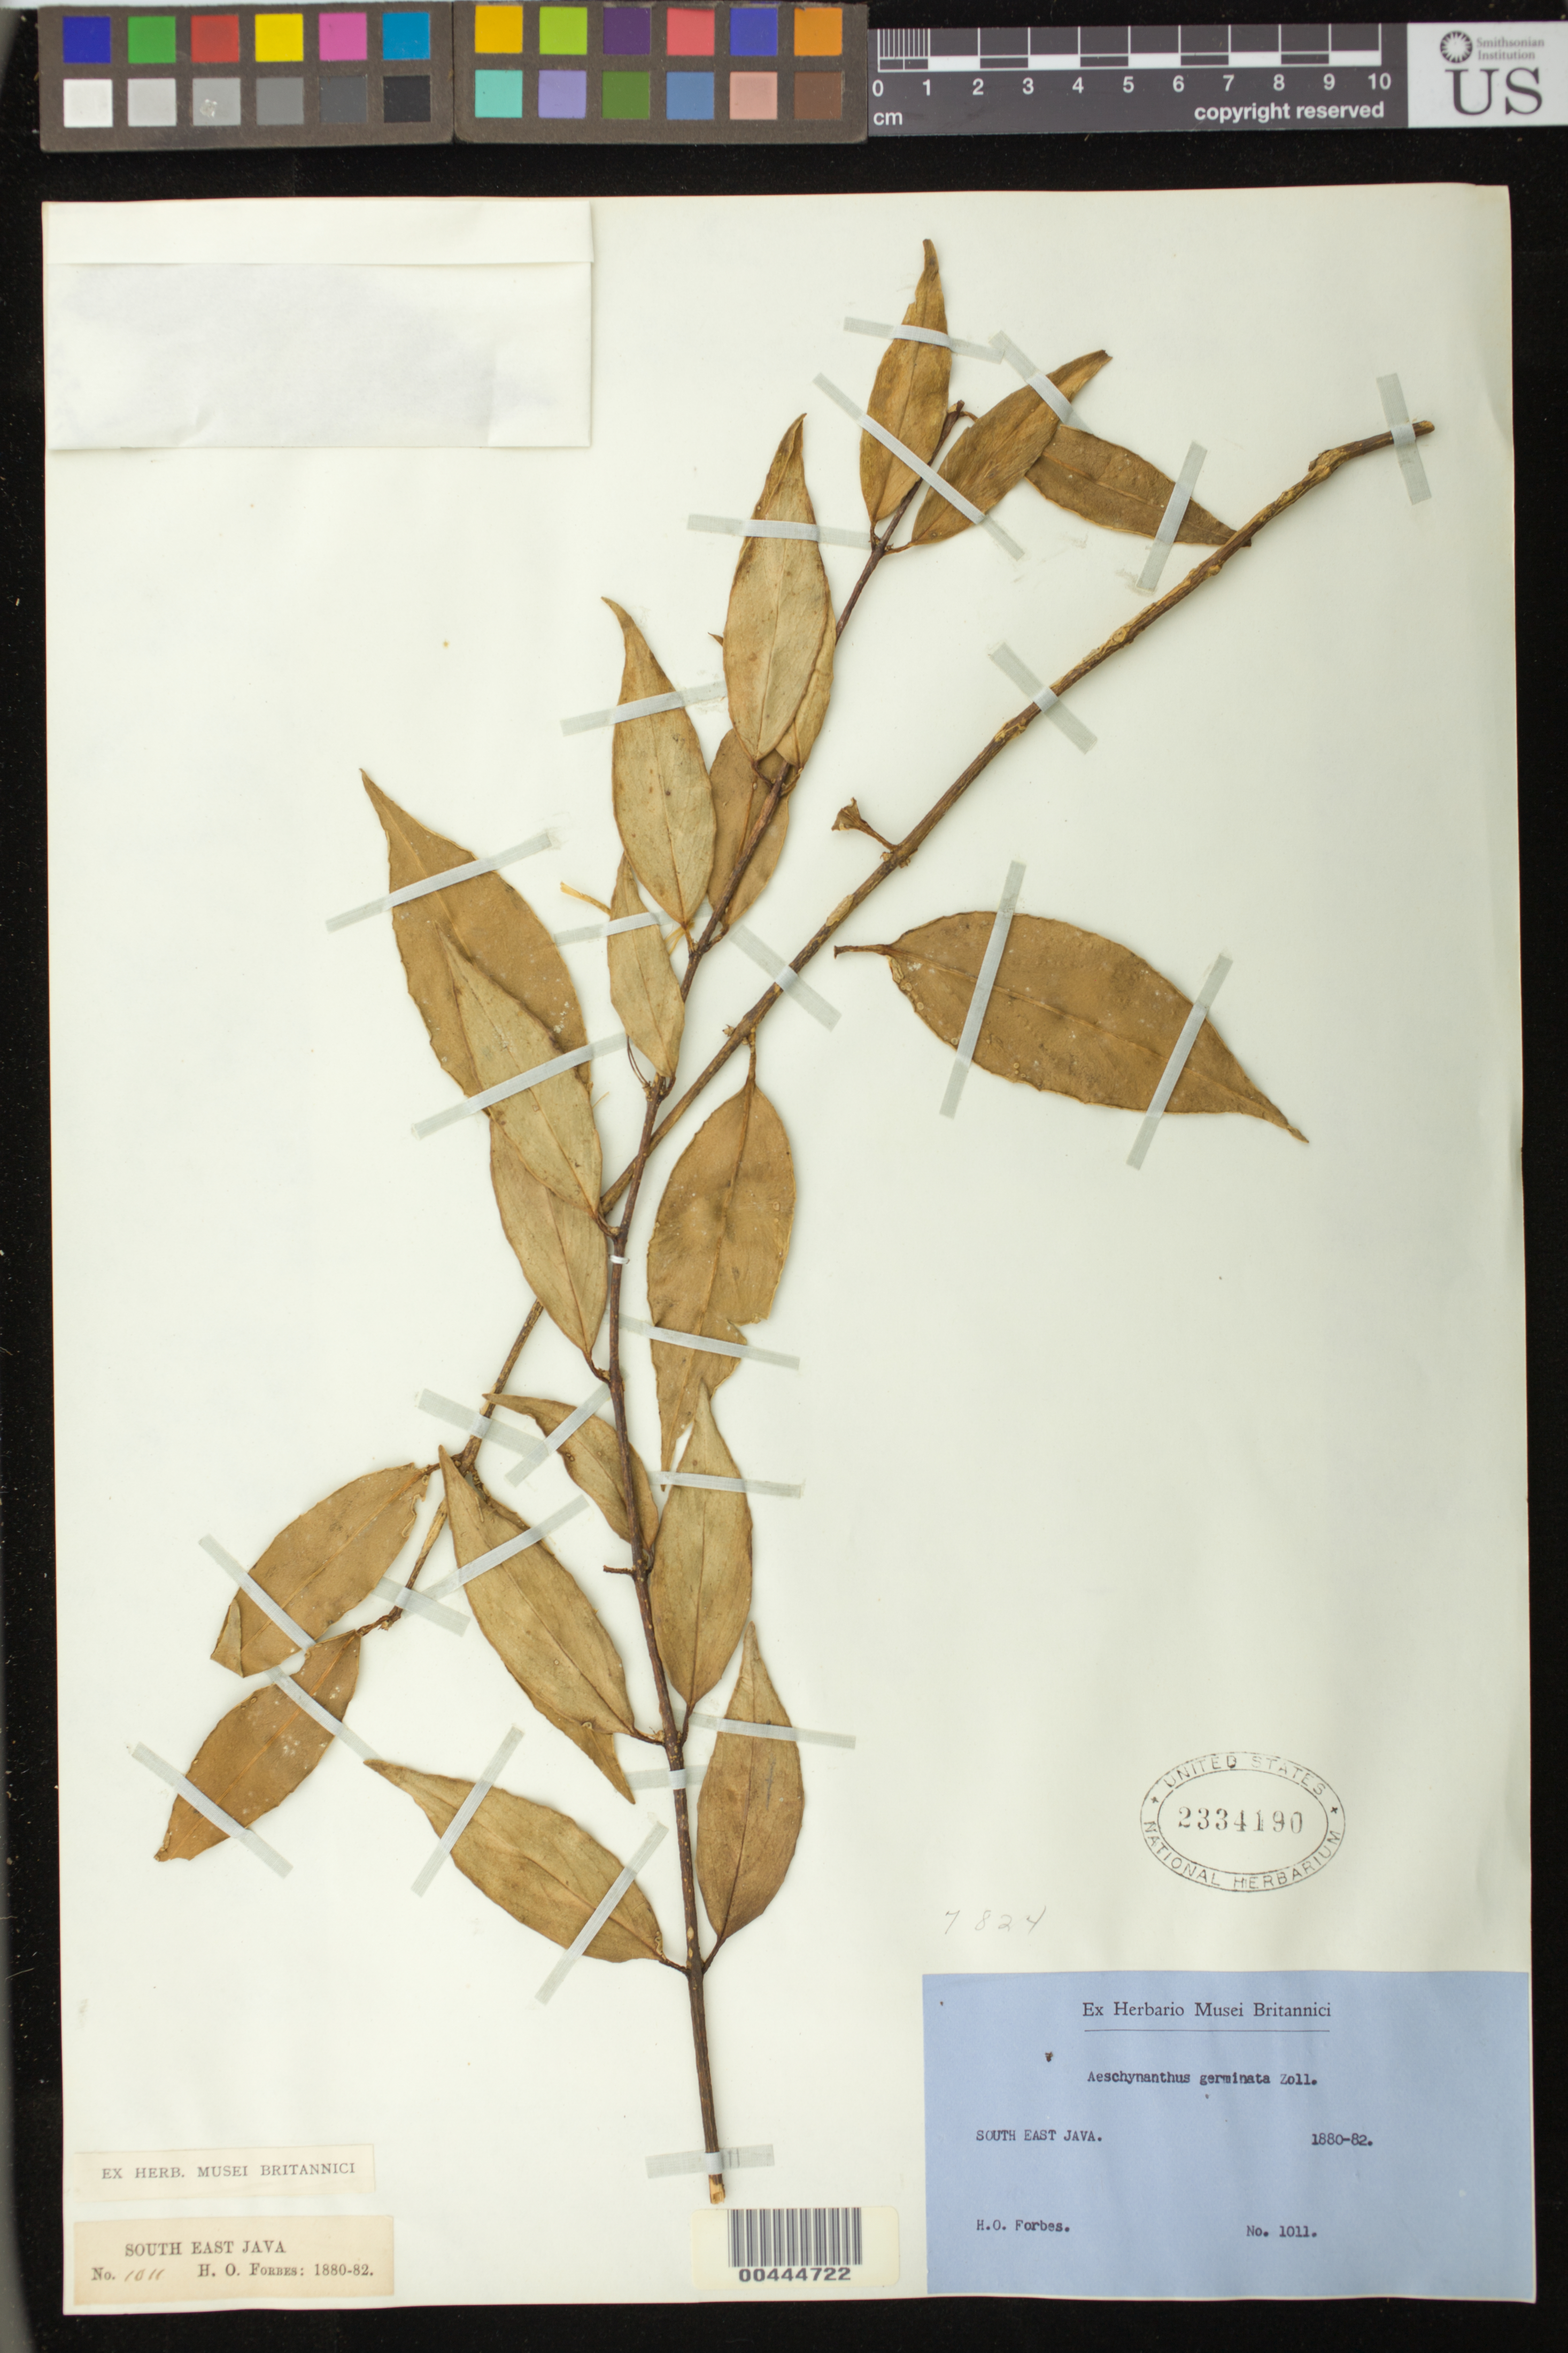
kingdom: Plantae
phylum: Tracheophyta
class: Magnoliopsida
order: Lamiales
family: Gesneriaceae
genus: Aeschynanthus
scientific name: Aeschynanthus geminatus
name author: Zoll. & Moritzi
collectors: H. O. Forbes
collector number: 1011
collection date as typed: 1880-1882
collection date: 1880/1882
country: Indonesia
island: Java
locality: Jawa timur, Se java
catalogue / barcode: US 2334190